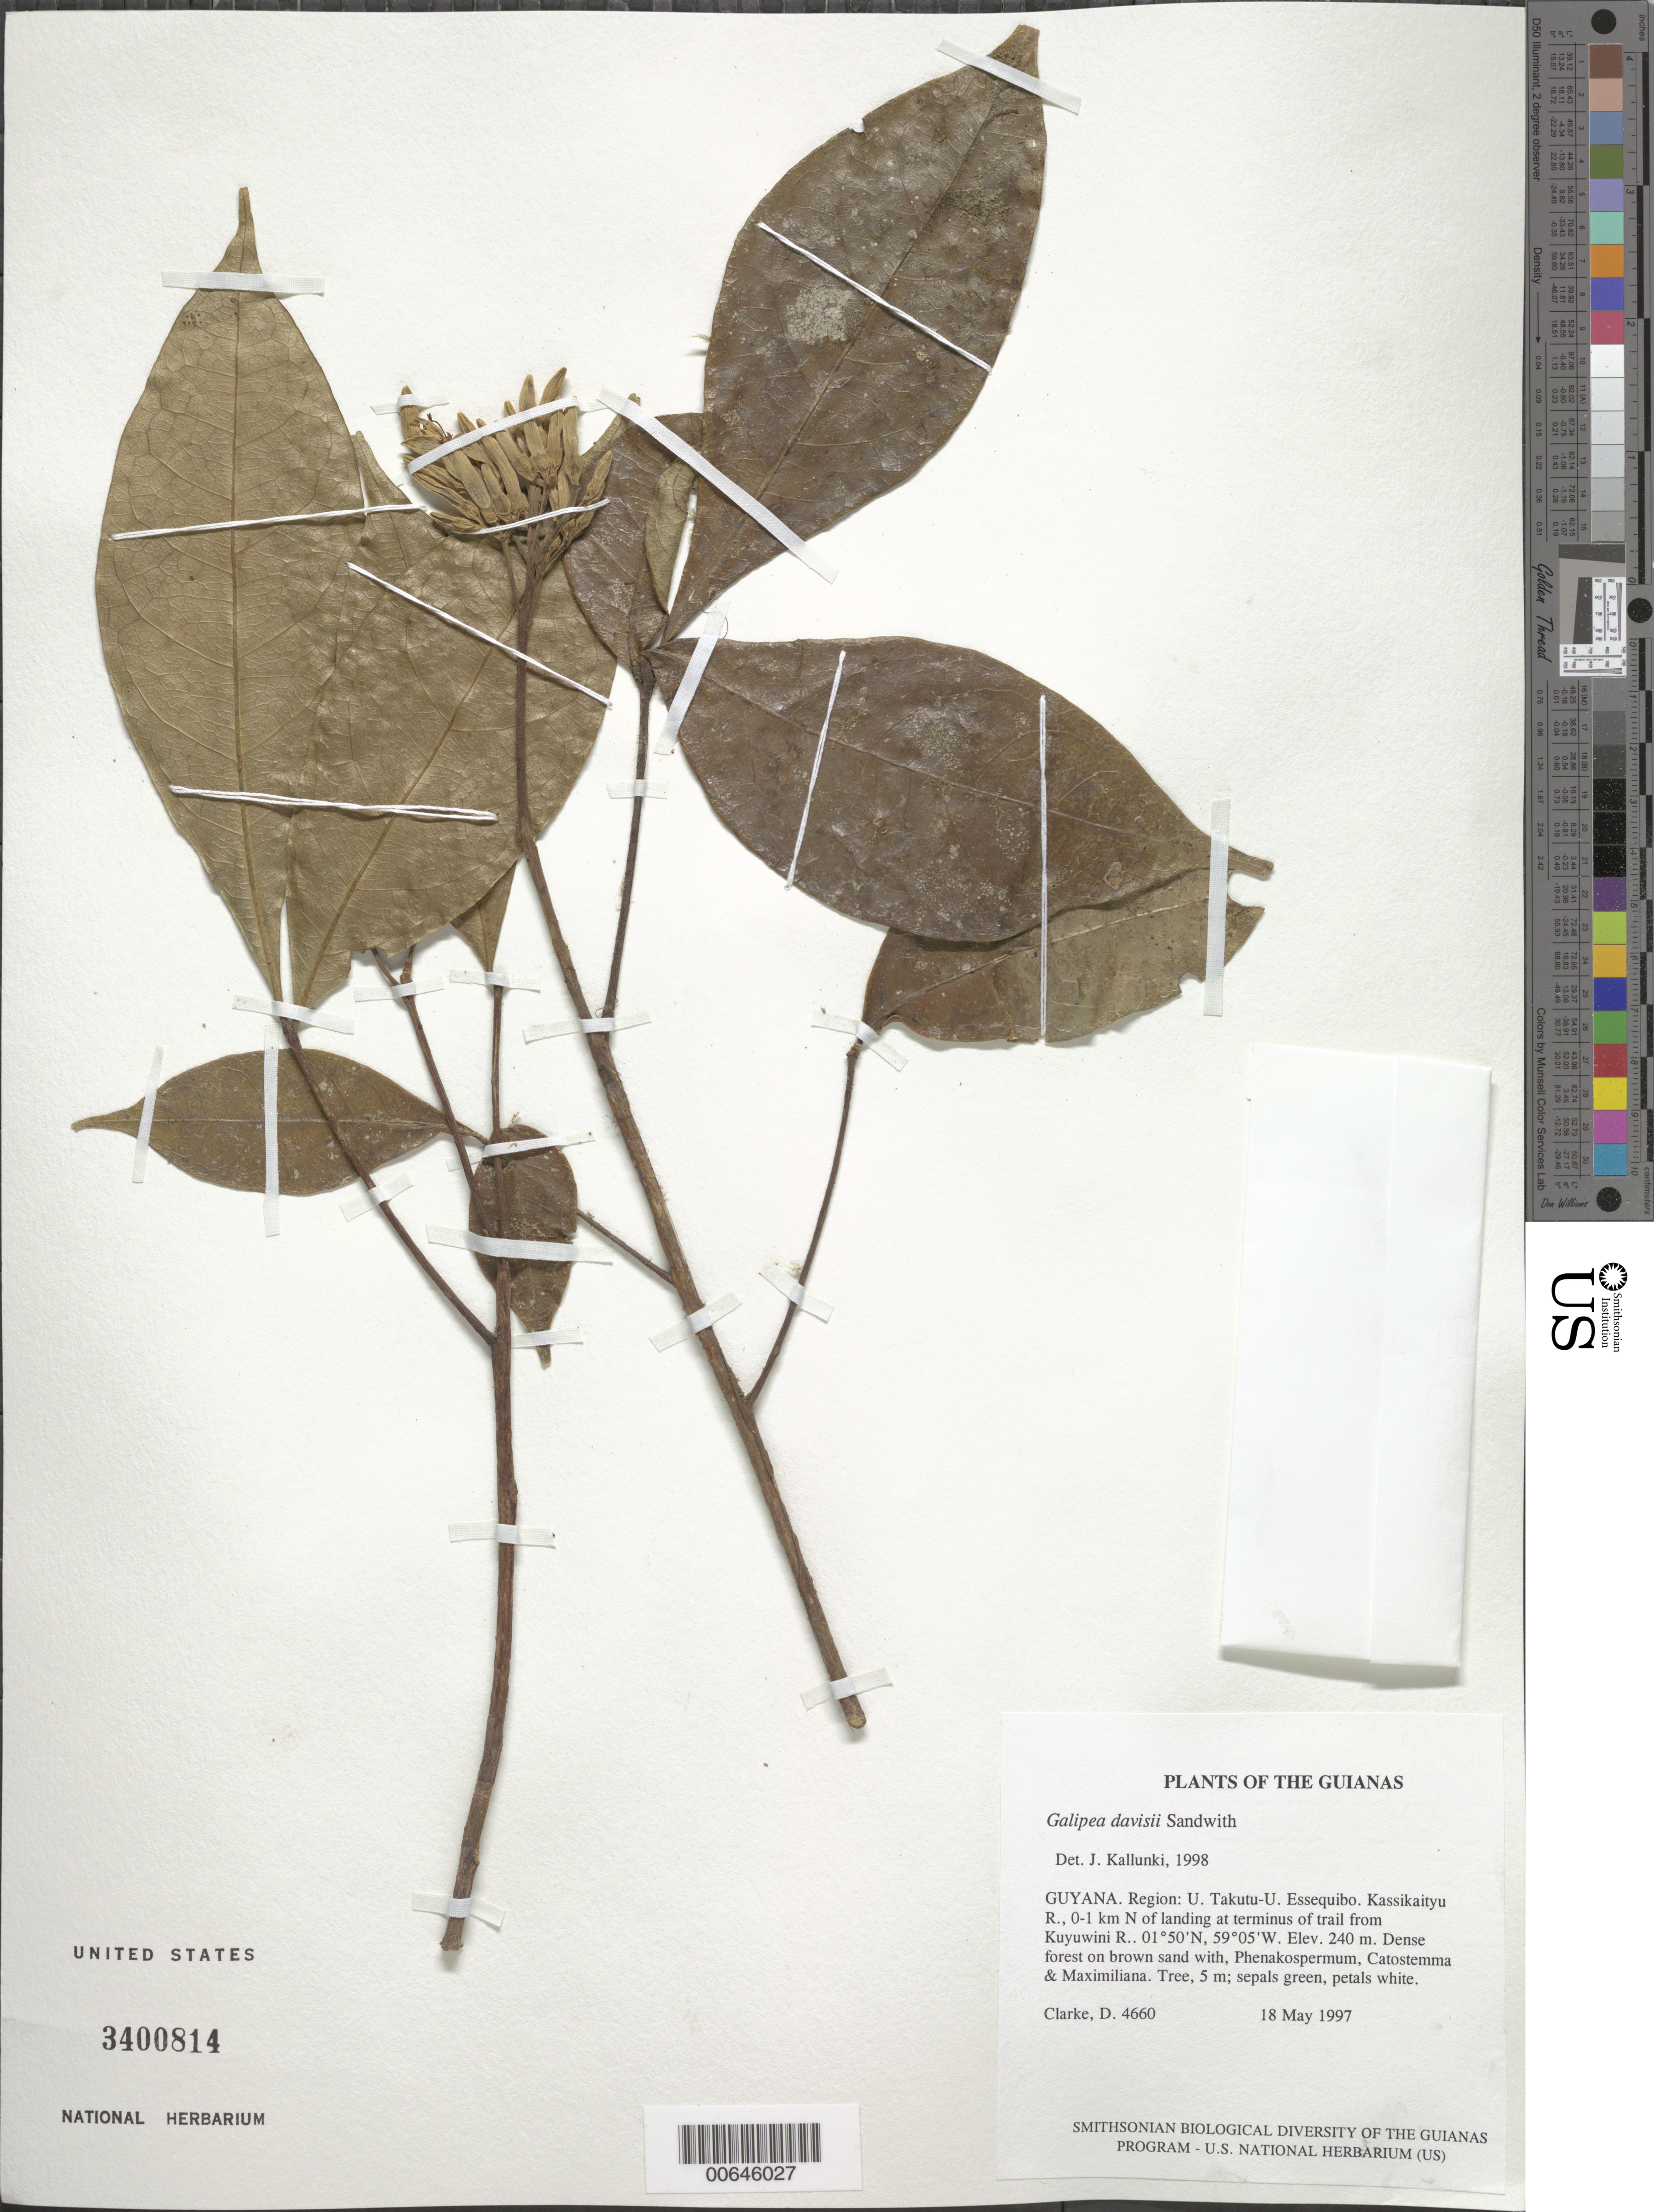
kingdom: Plantae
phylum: Tracheophyta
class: Magnoliopsida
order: Sapindales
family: Rutaceae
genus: Galipea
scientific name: Galipea davisii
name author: Sandwith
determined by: Kallunki, Jacquelyn A.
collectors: H. D. Clarke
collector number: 4660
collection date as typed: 18 May 1997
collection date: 1997-05-18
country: Guyana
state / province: U. Takutu-U. Essequibo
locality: Kassikaityu R., 0-1 km N of landing at terminus of trail from Kuyuwini R.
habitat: Dense forest on brown sand with, Phenakospermum, Catostemma & Maximiliana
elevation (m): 240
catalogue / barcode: US 3400814